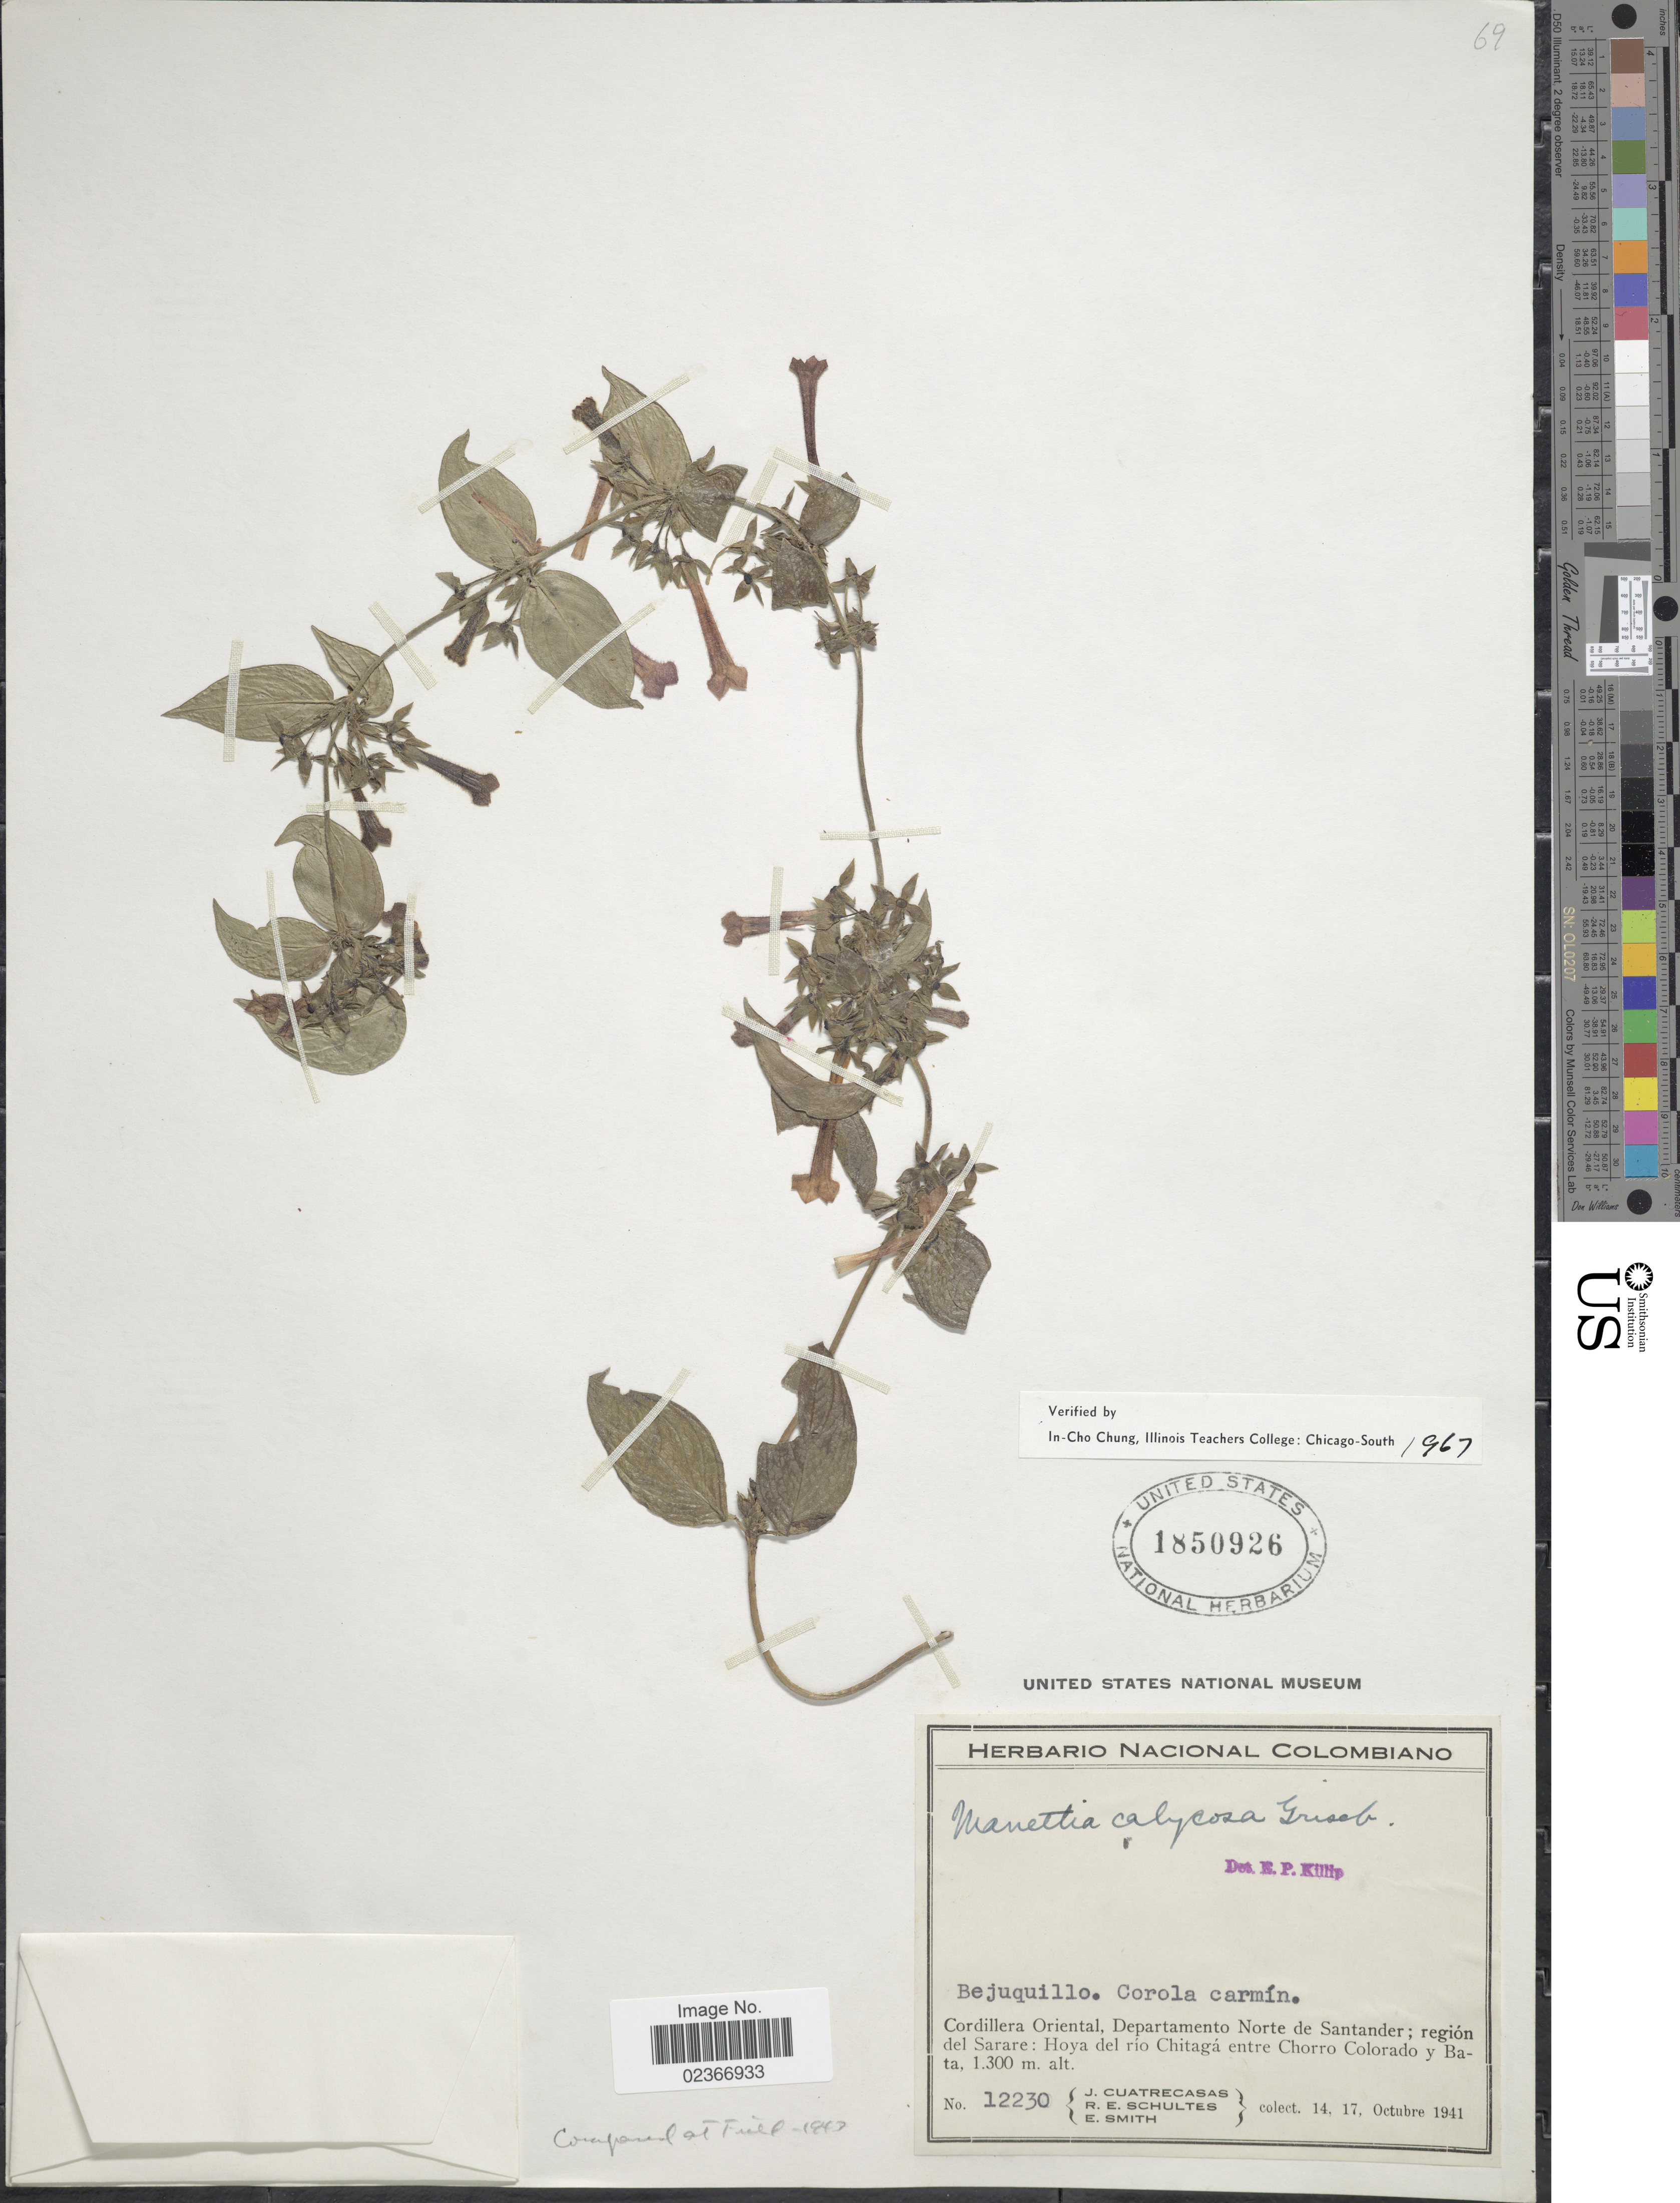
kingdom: Plantae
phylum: Tracheophyta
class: Magnoliopsida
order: Gentianales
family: Rubiaceae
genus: Manettia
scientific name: Manettia calycosa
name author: Griseb.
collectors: J. Cuatrecasas, R. E. Schultes & E. Smith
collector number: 12230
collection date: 1941-10-14/1941-10-17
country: Colombia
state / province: Norte de Santander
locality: Cordillera Oriental, Departamento Norte de Santander; region del Sarare: Hoya del rio Chitaga entre Chorro Colorado y Bata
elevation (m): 1300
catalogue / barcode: US 1850926